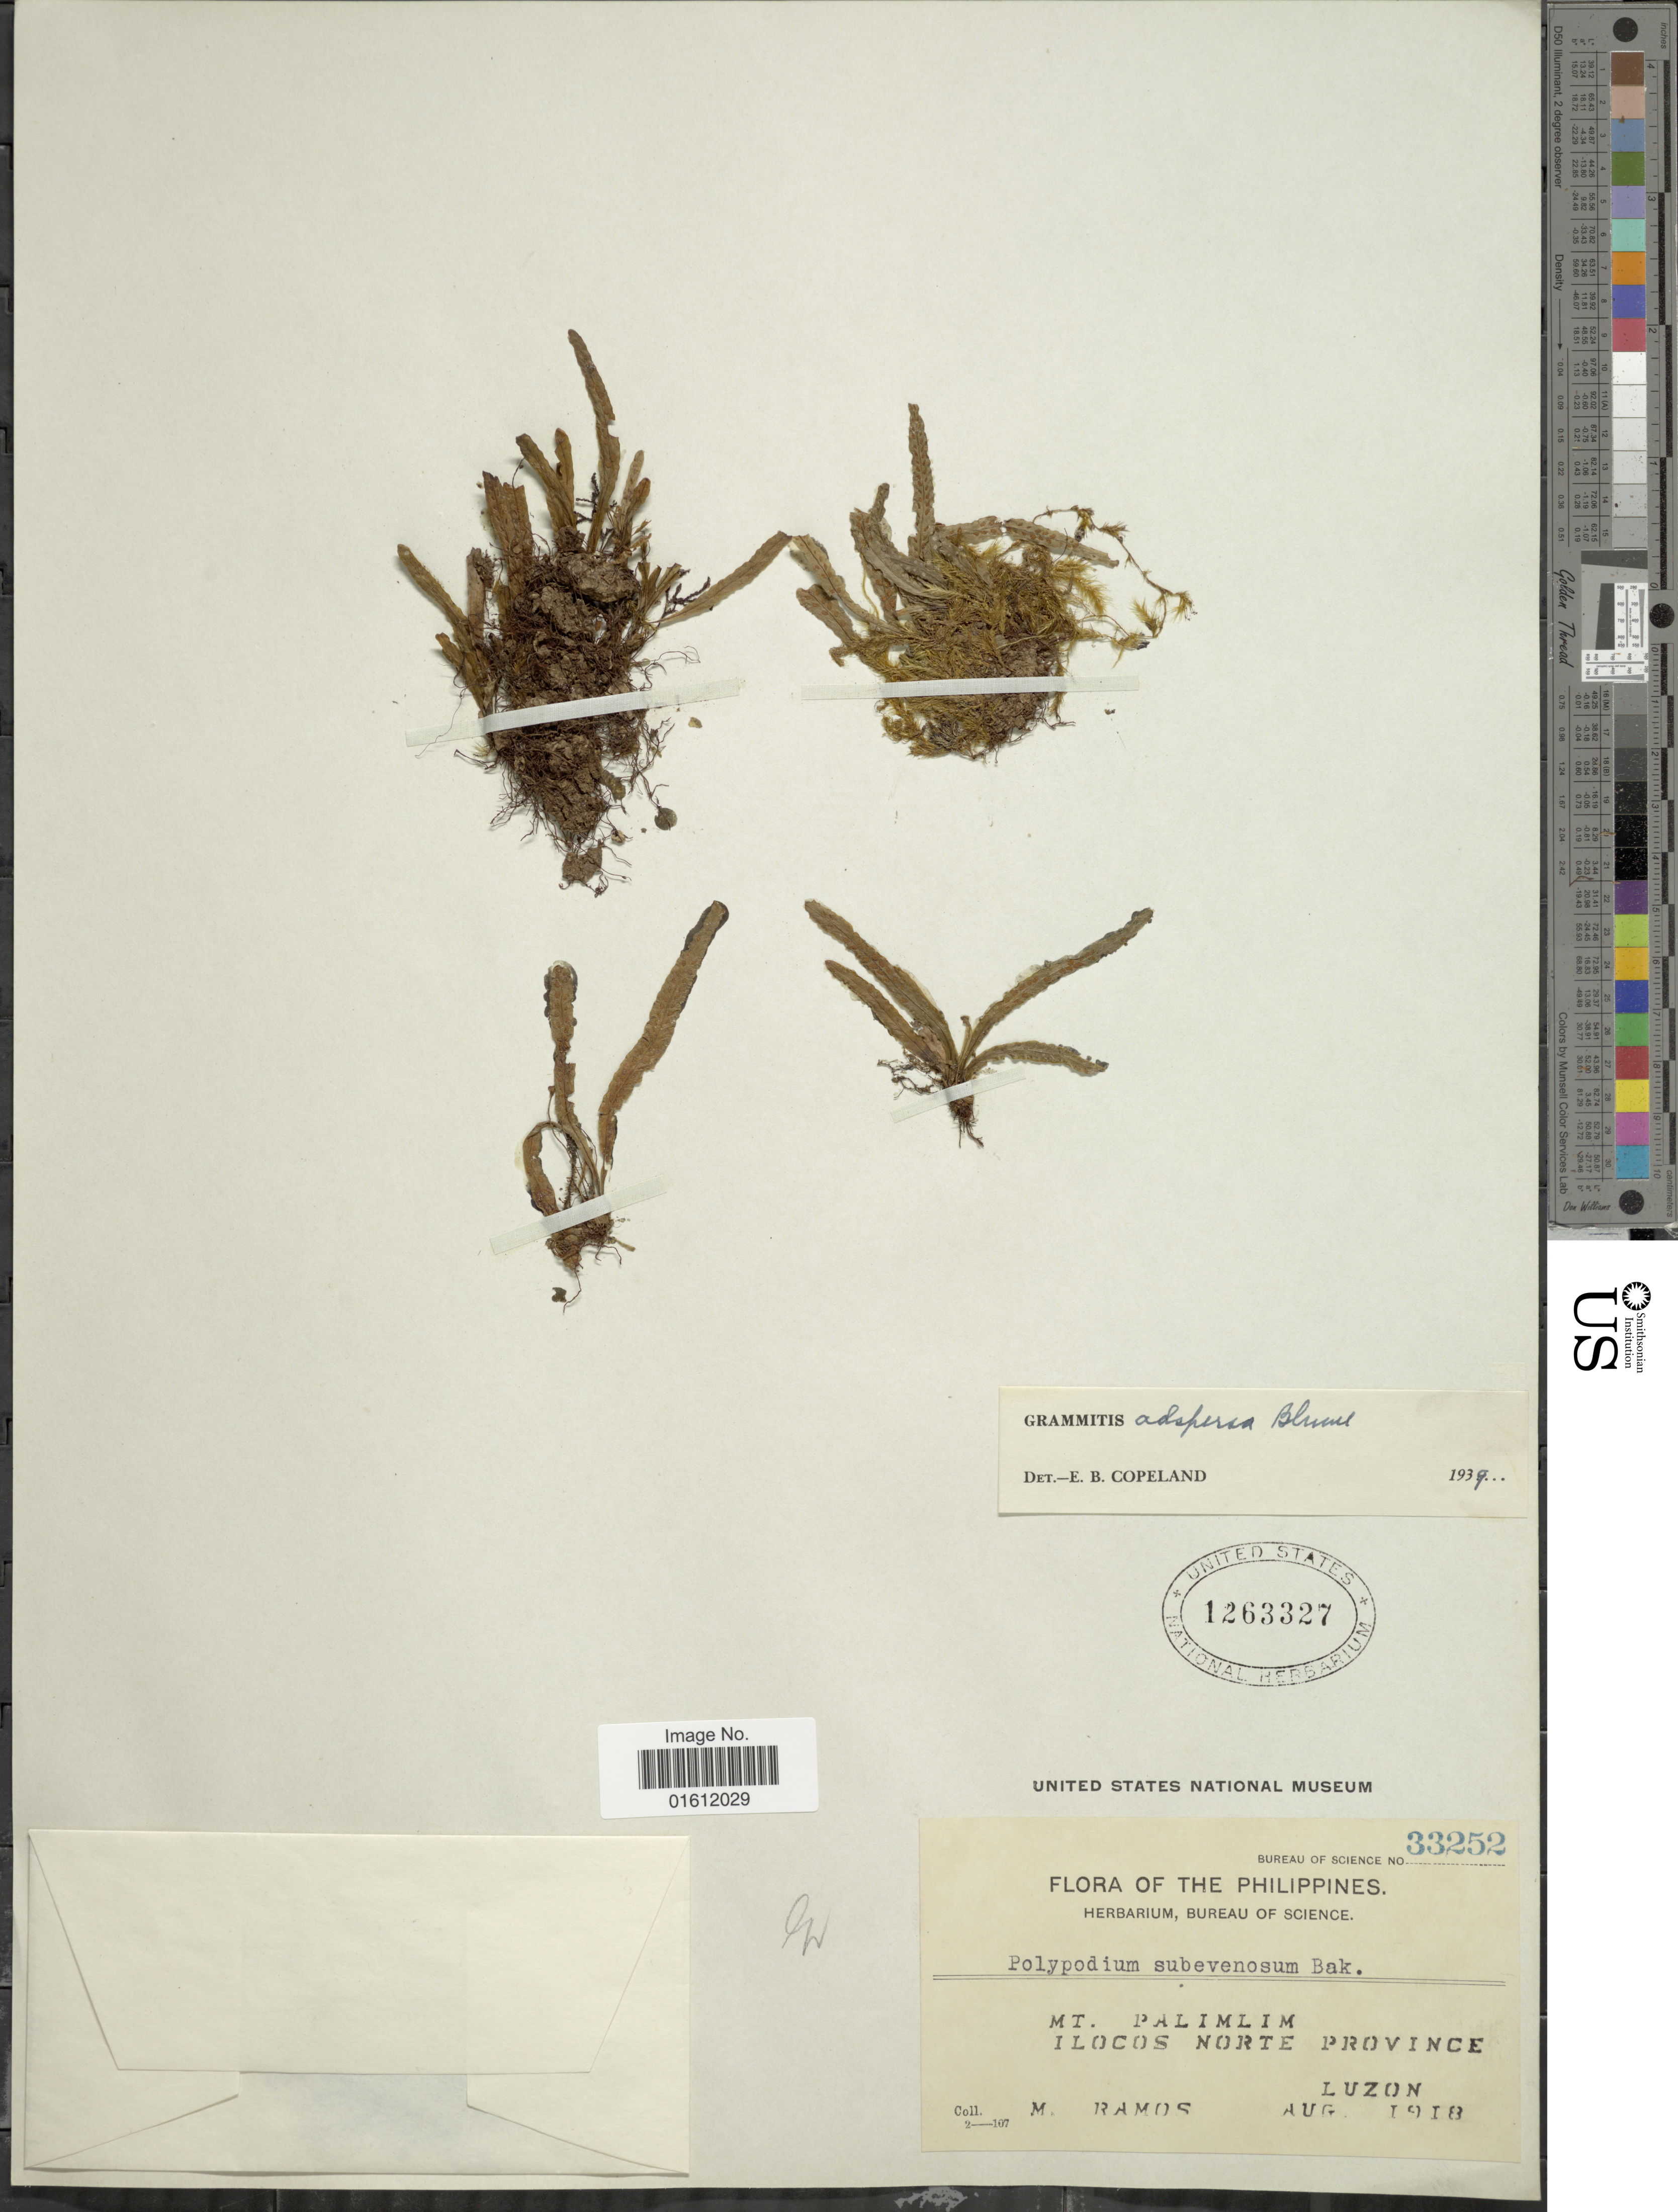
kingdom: Plantae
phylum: Tracheophyta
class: Polypodiopsida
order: Polypodiales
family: Polypodiaceae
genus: Oreogrammitis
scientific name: Oreogrammitis adspersa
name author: (Blume) Parris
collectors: M. Ramos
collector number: Bureau of Science 33252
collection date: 1918-08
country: Philippines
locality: Mt Palimlim, Ilocos Norte Province, Luzon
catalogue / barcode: US 1263327